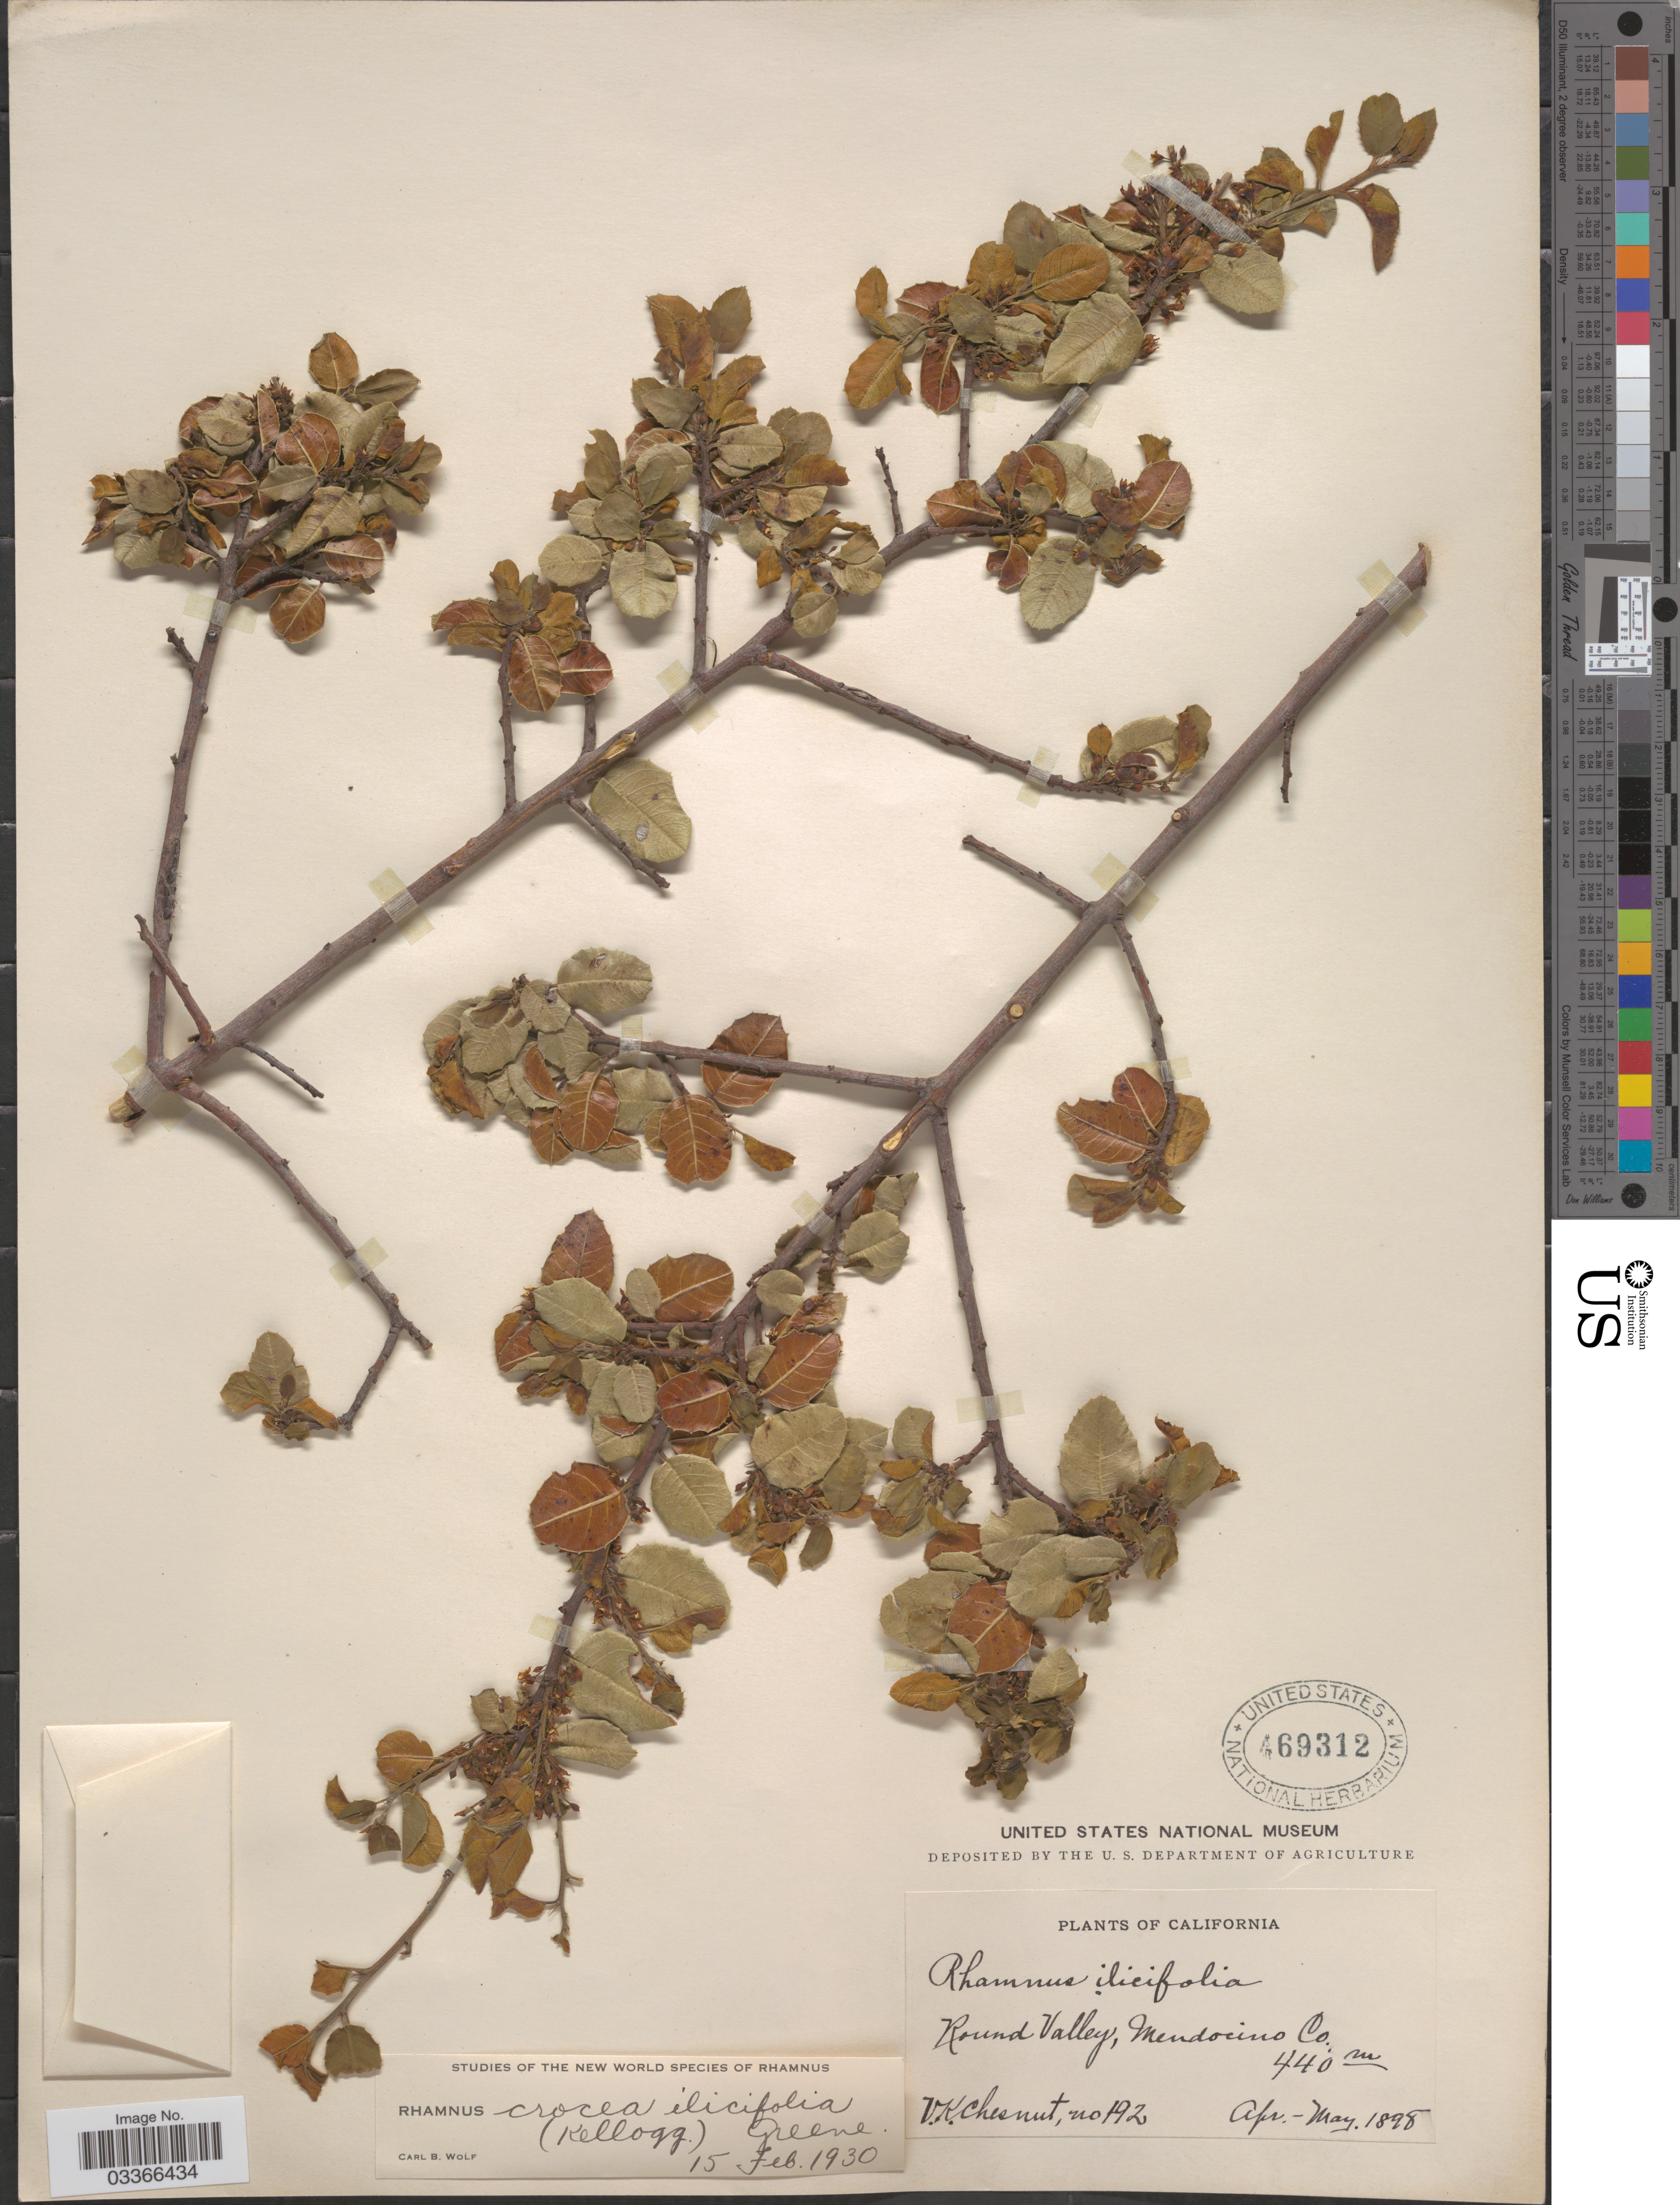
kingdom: Plantae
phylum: Tracheophyta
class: Magnoliopsida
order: Rosales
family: Rhamnaceae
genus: Rhamnus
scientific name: Rhamnus crocea var. ilicifolia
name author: (Kellogg) Greene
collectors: V. Chesnut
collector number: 192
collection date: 1898-04/1898-05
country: United States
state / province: California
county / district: Mendocino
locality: Round Valley, Mendocino Co.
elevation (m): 440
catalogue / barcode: US 469312